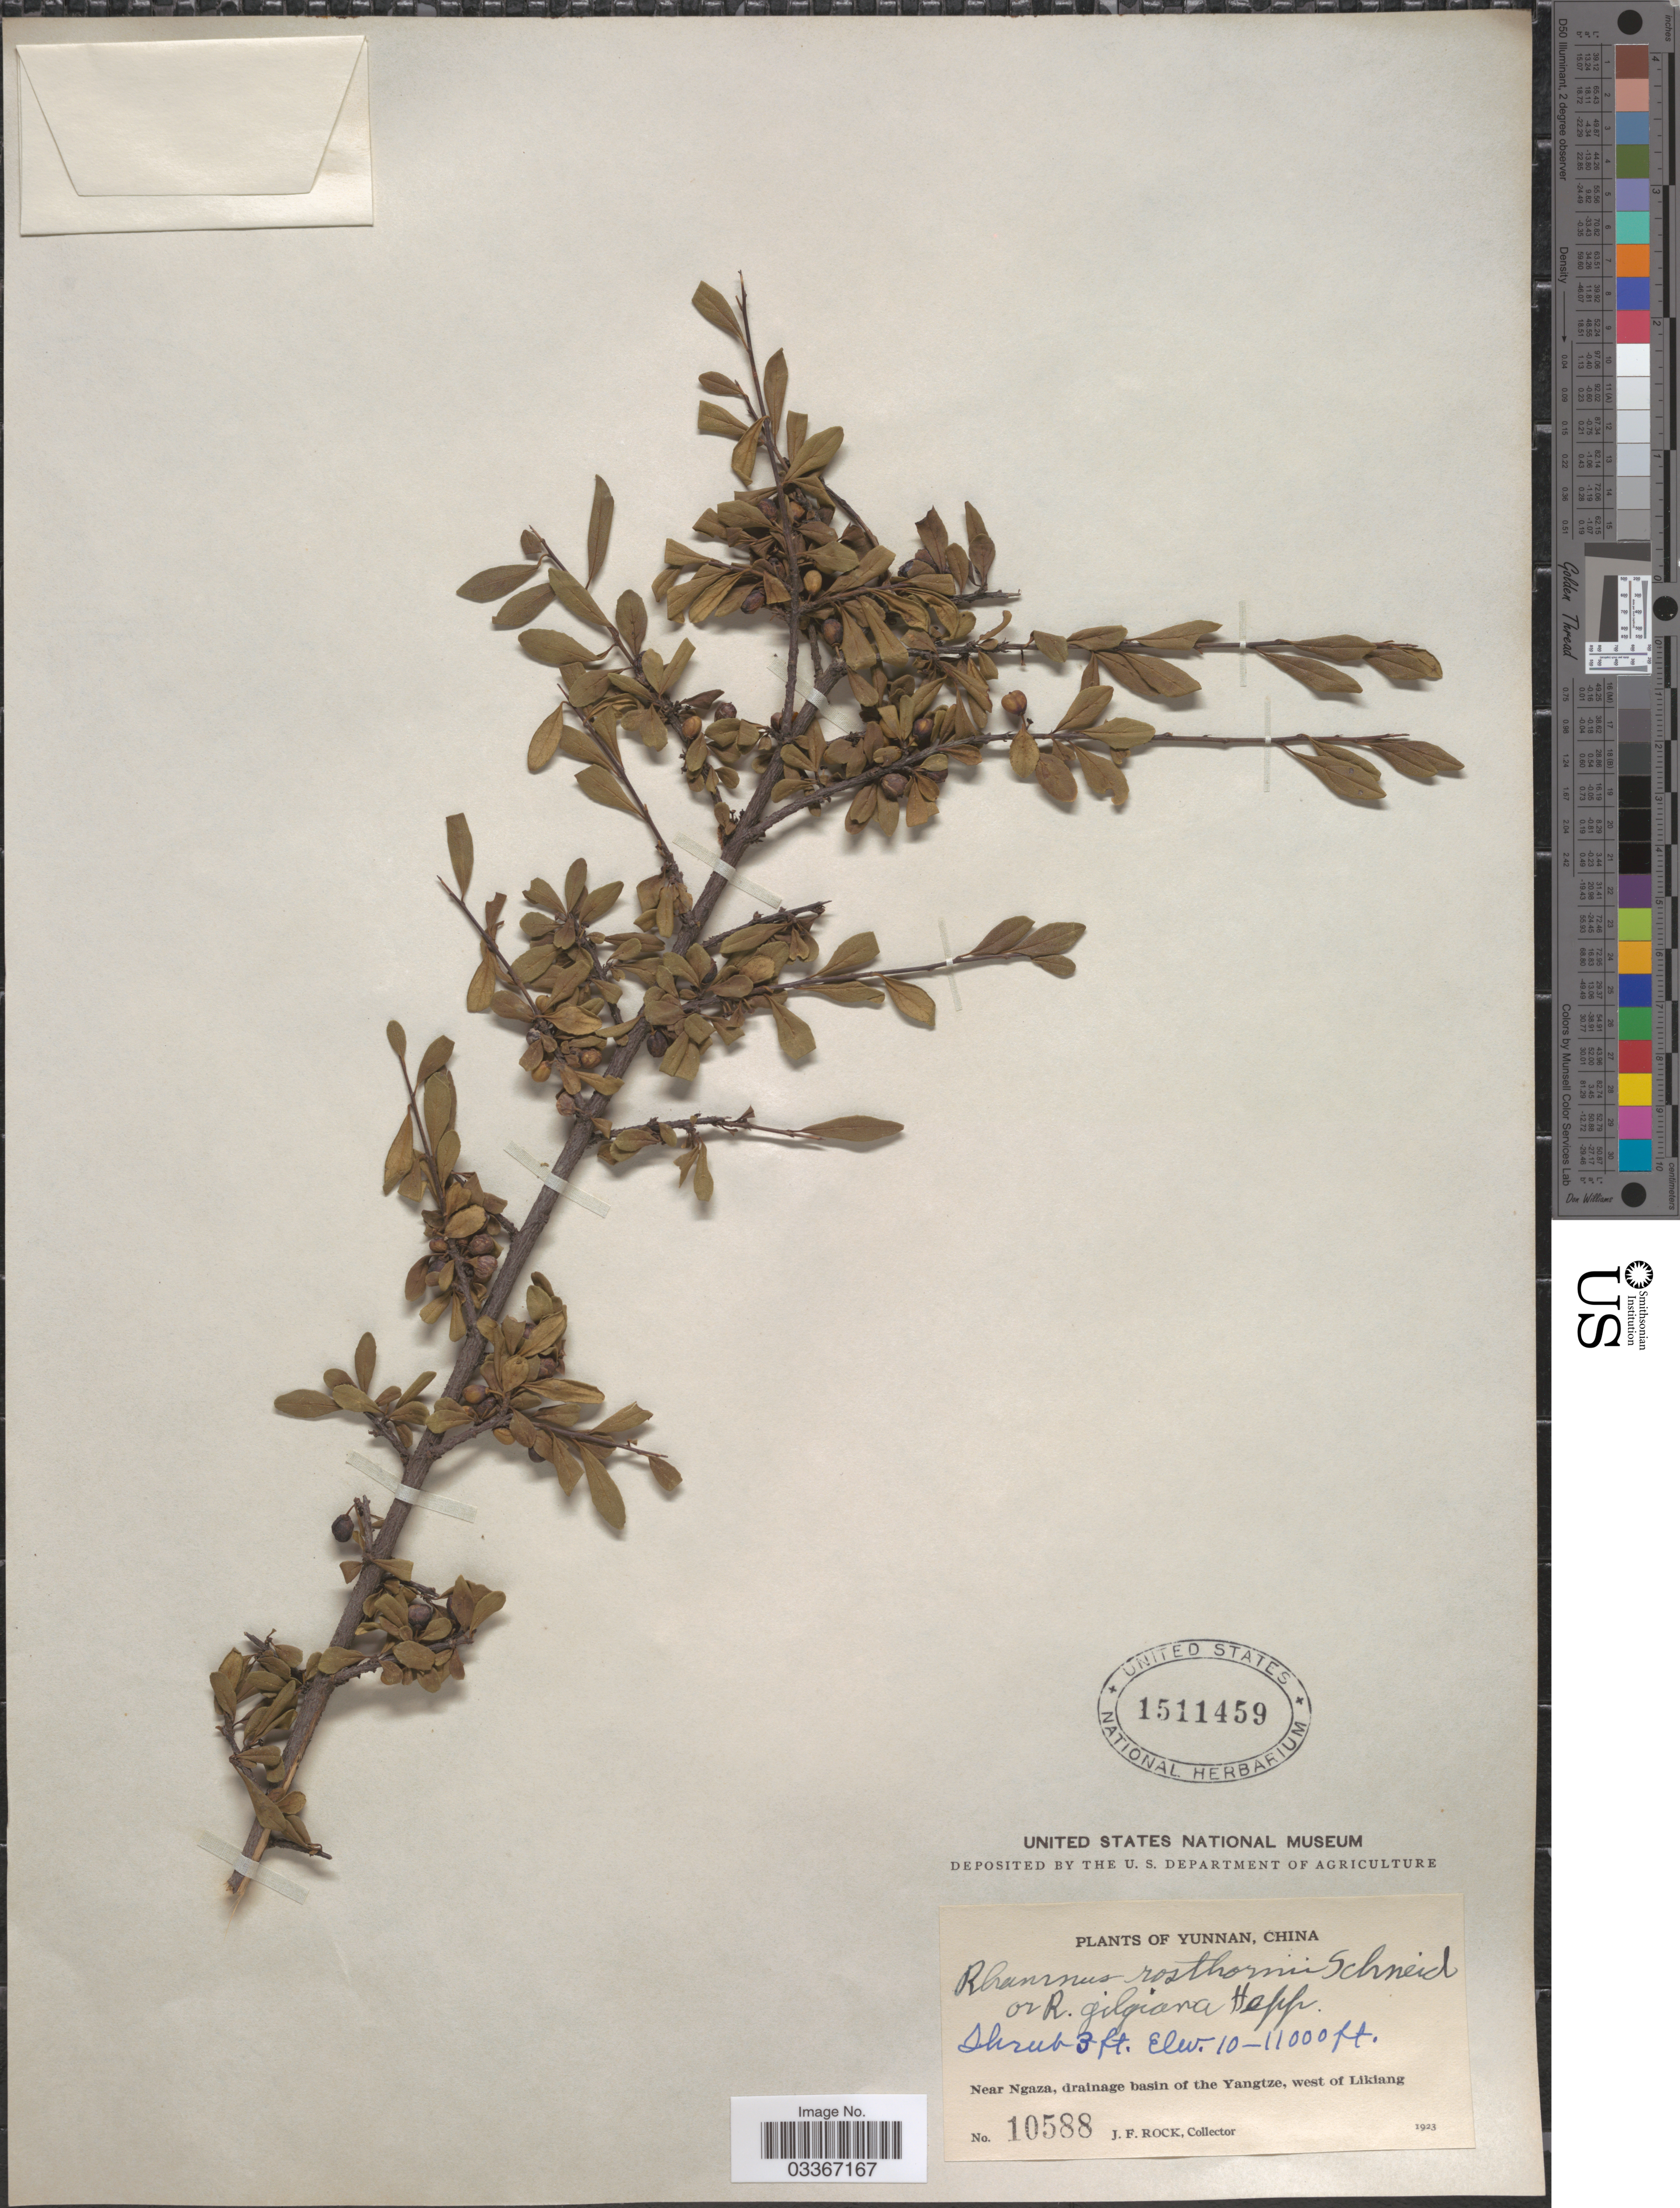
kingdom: Plantae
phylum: Tracheophyta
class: Magnoliopsida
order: Rosales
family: Rhamnaceae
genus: Rhamnus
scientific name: Rhamnus rosthornii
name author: E. Pritz.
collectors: J. Rock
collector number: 10588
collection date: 1923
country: China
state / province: Yunnan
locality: Near Ngaza, drainage basin of the Yangtze, west of Likiang.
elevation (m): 3048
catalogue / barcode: US 1511459